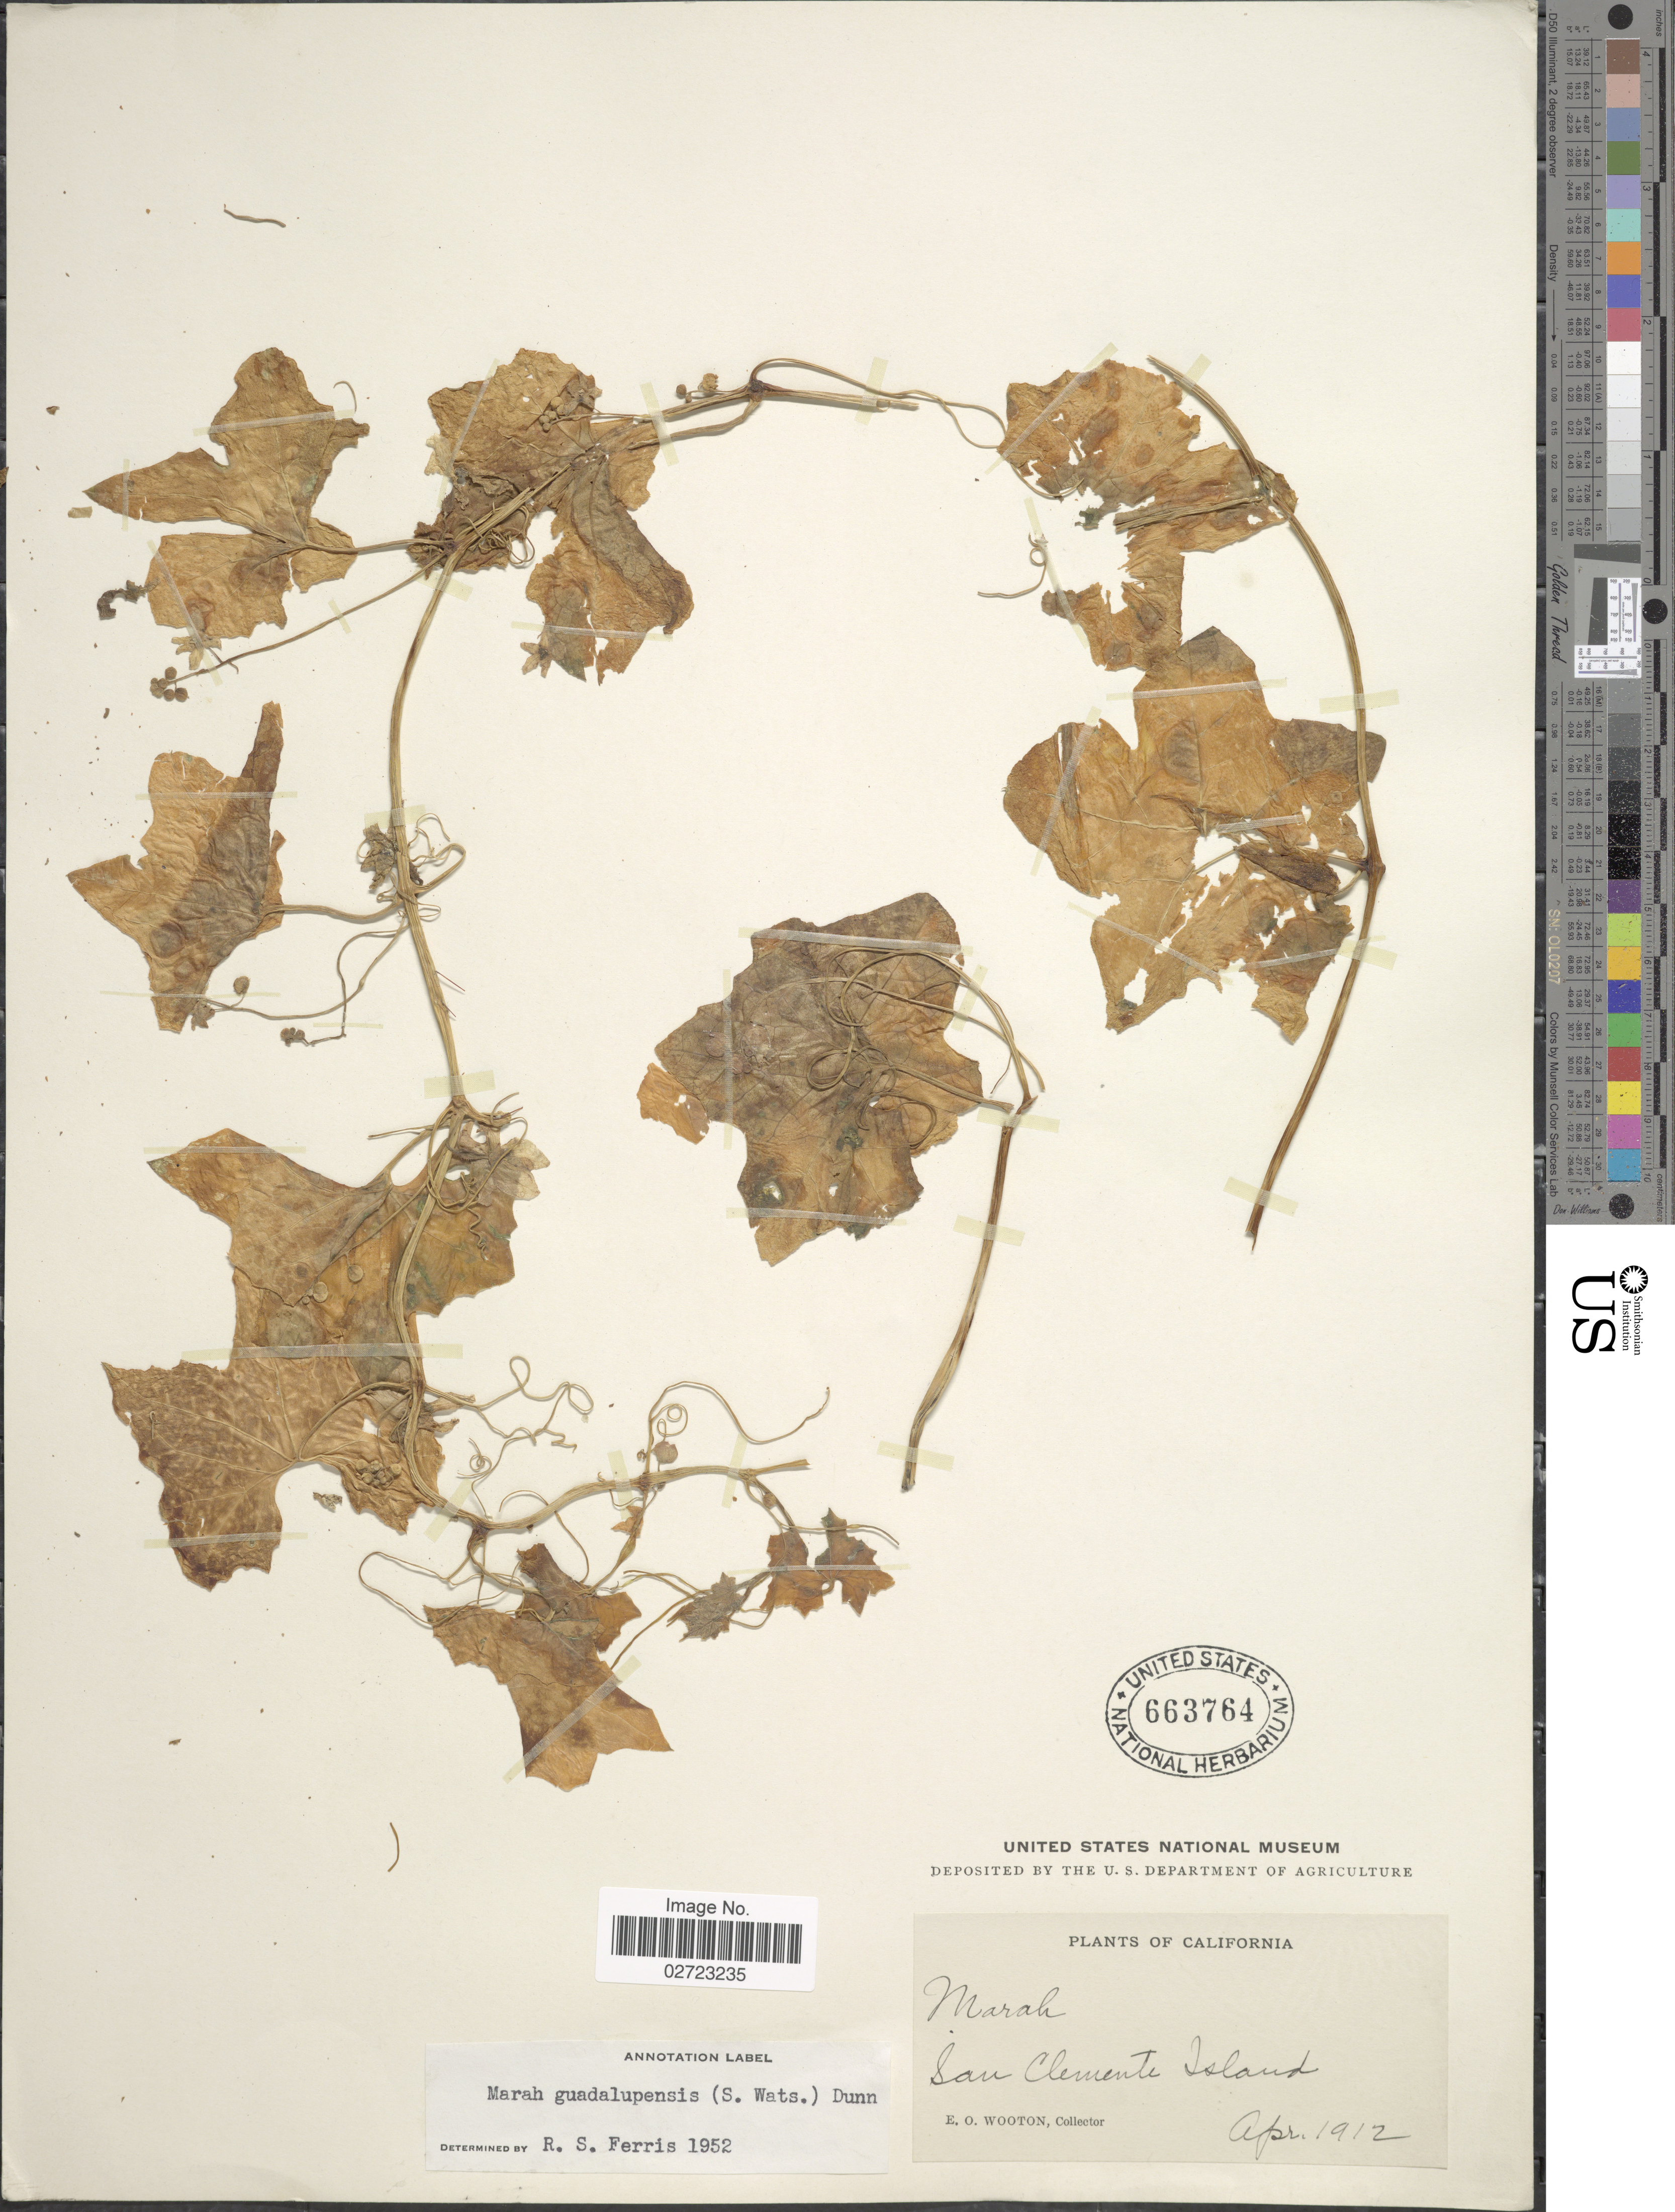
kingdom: Plantae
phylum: Tracheophyta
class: Magnoliopsida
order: Cucurbitales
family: Cucurbitaceae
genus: Marah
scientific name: Marah guadalupensis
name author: (S. Watson) Greene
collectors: E. O. Wooton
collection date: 1912-04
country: United States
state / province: California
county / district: Los Angeles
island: San Clemente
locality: San Clemente Island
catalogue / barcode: US 663764